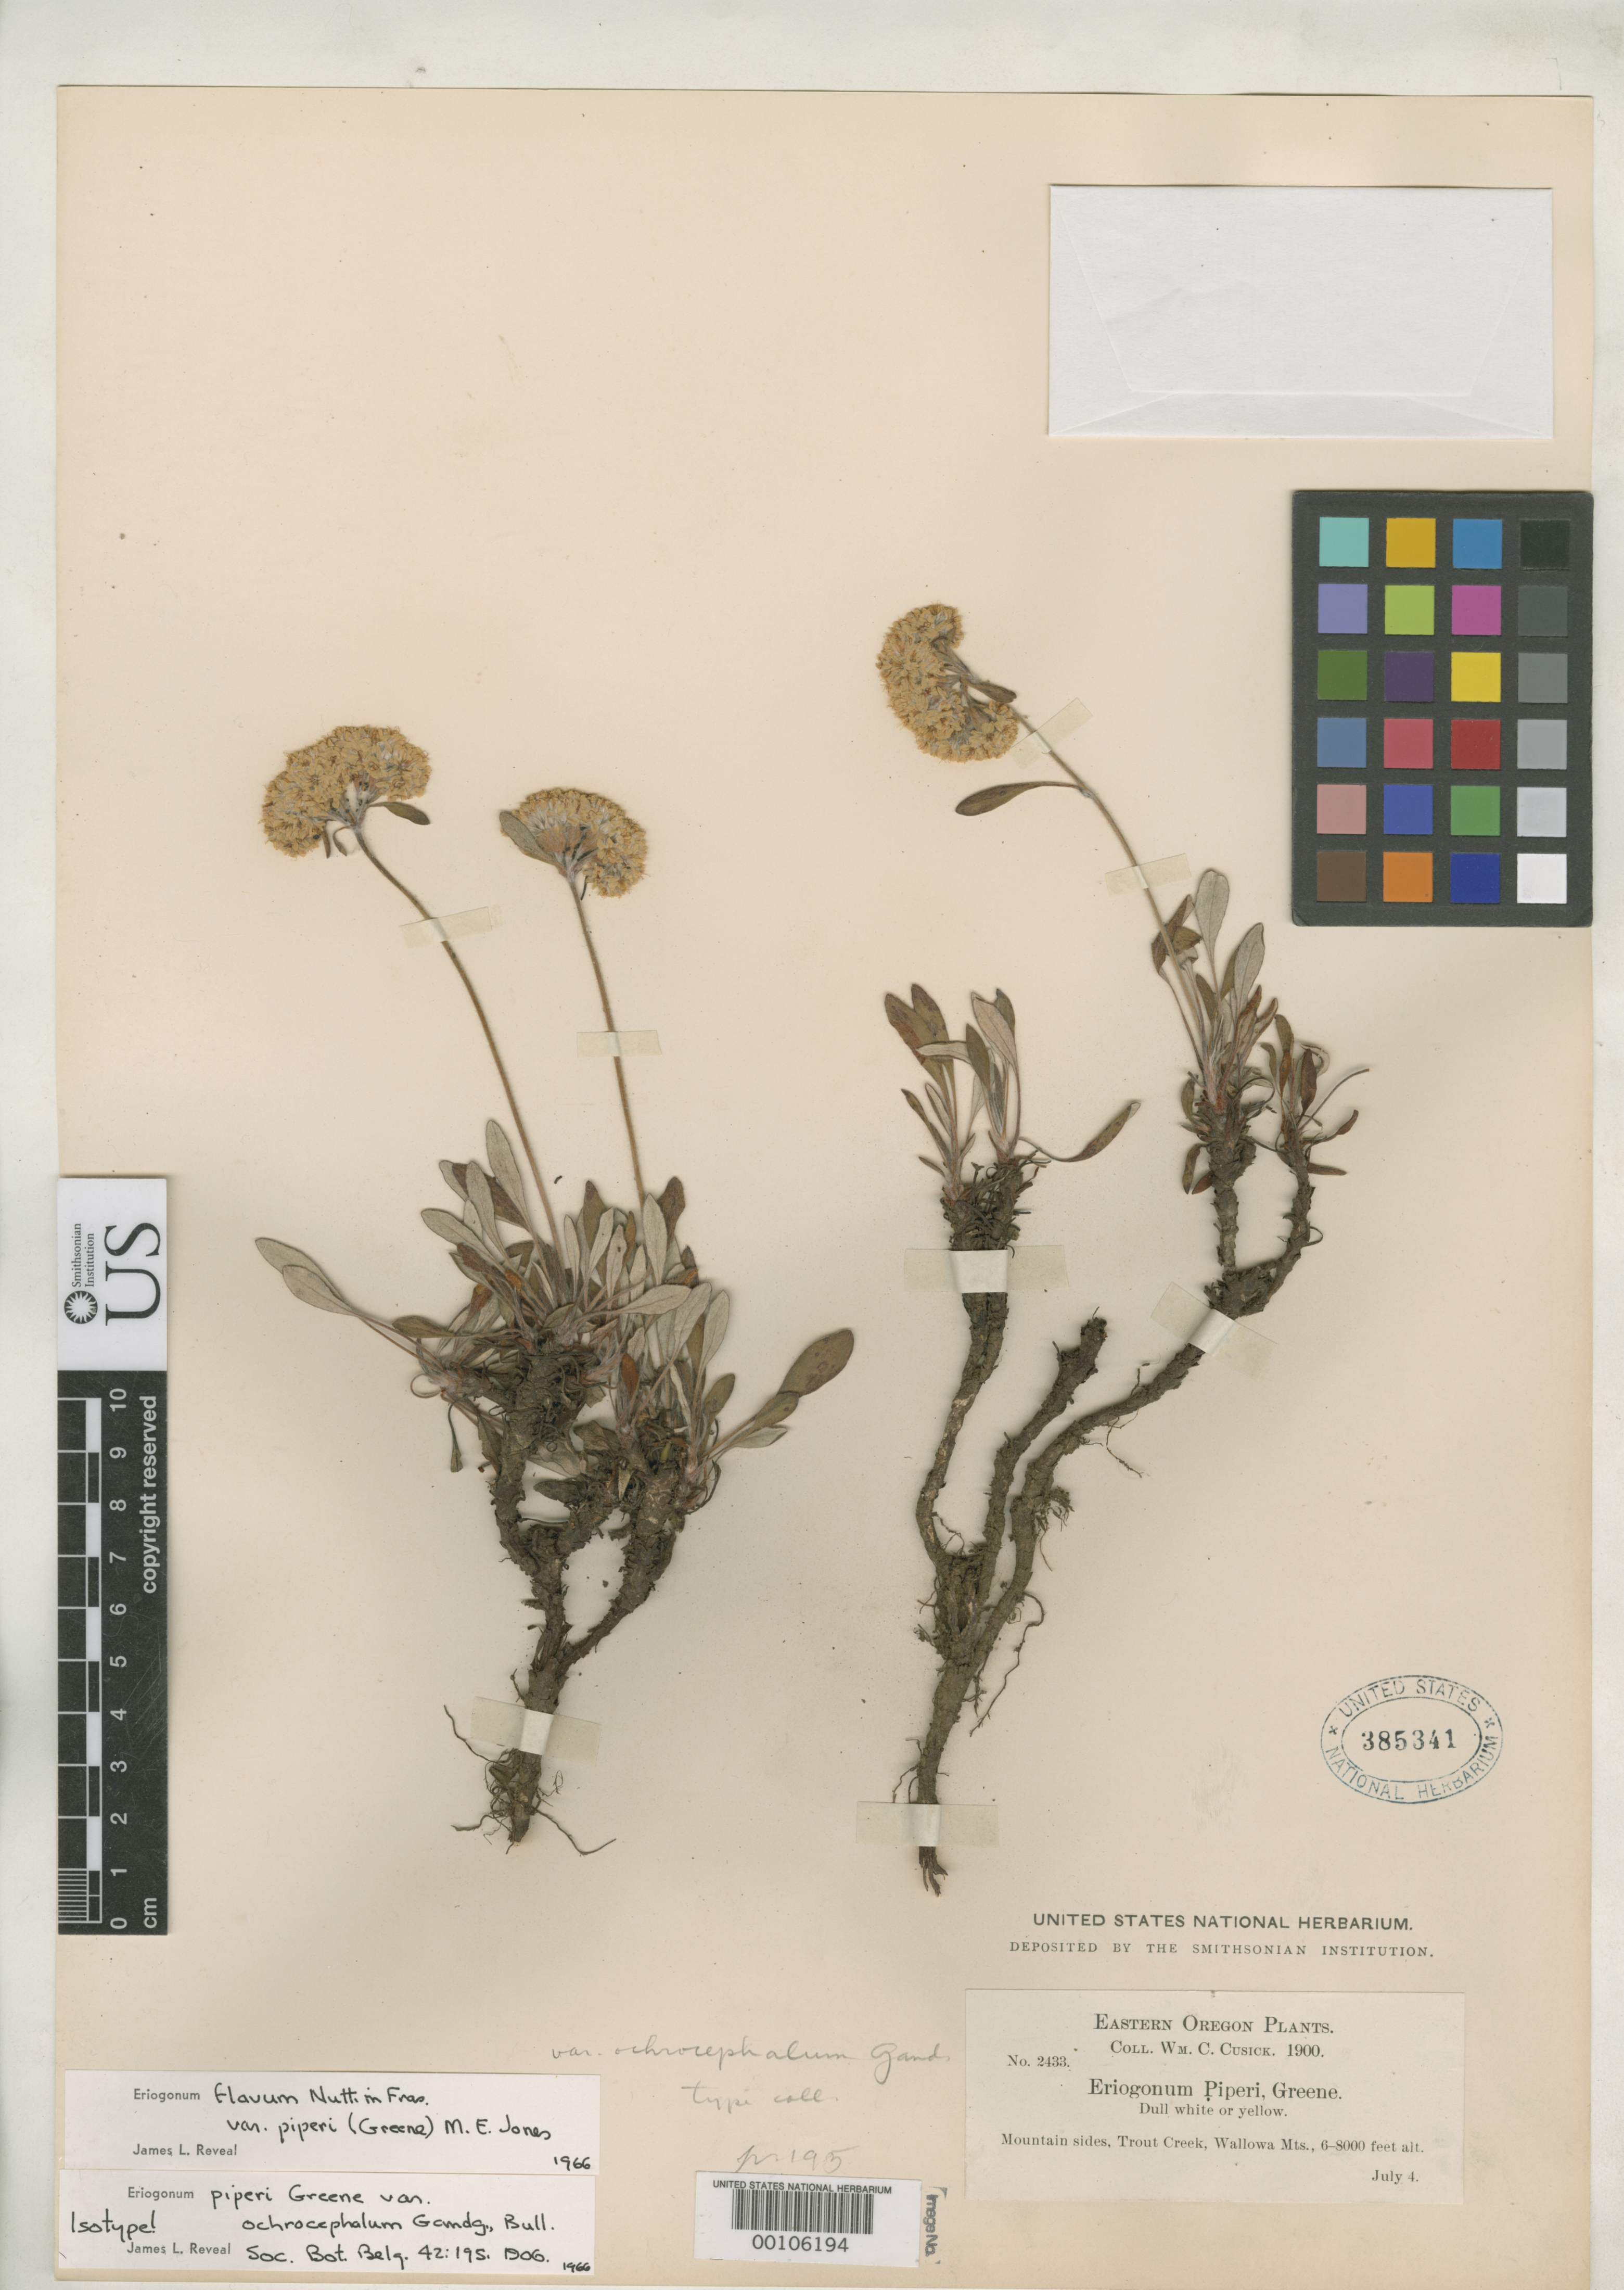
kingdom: Plantae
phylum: Tracheophyta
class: Magnoliopsida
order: Caryophyllales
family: Polygonaceae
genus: Eriogonum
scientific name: Eriogonum piperi var. ocrocephalum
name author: Gand.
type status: Isotype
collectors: W. C. Cusick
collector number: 2433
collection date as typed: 04 Jul 1900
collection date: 1900-07-04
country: United States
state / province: Oregon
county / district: Wallowa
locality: Trout Creek, Wallowa Mts.; alt. 6-8000 ft.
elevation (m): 1829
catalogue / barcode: US 385341